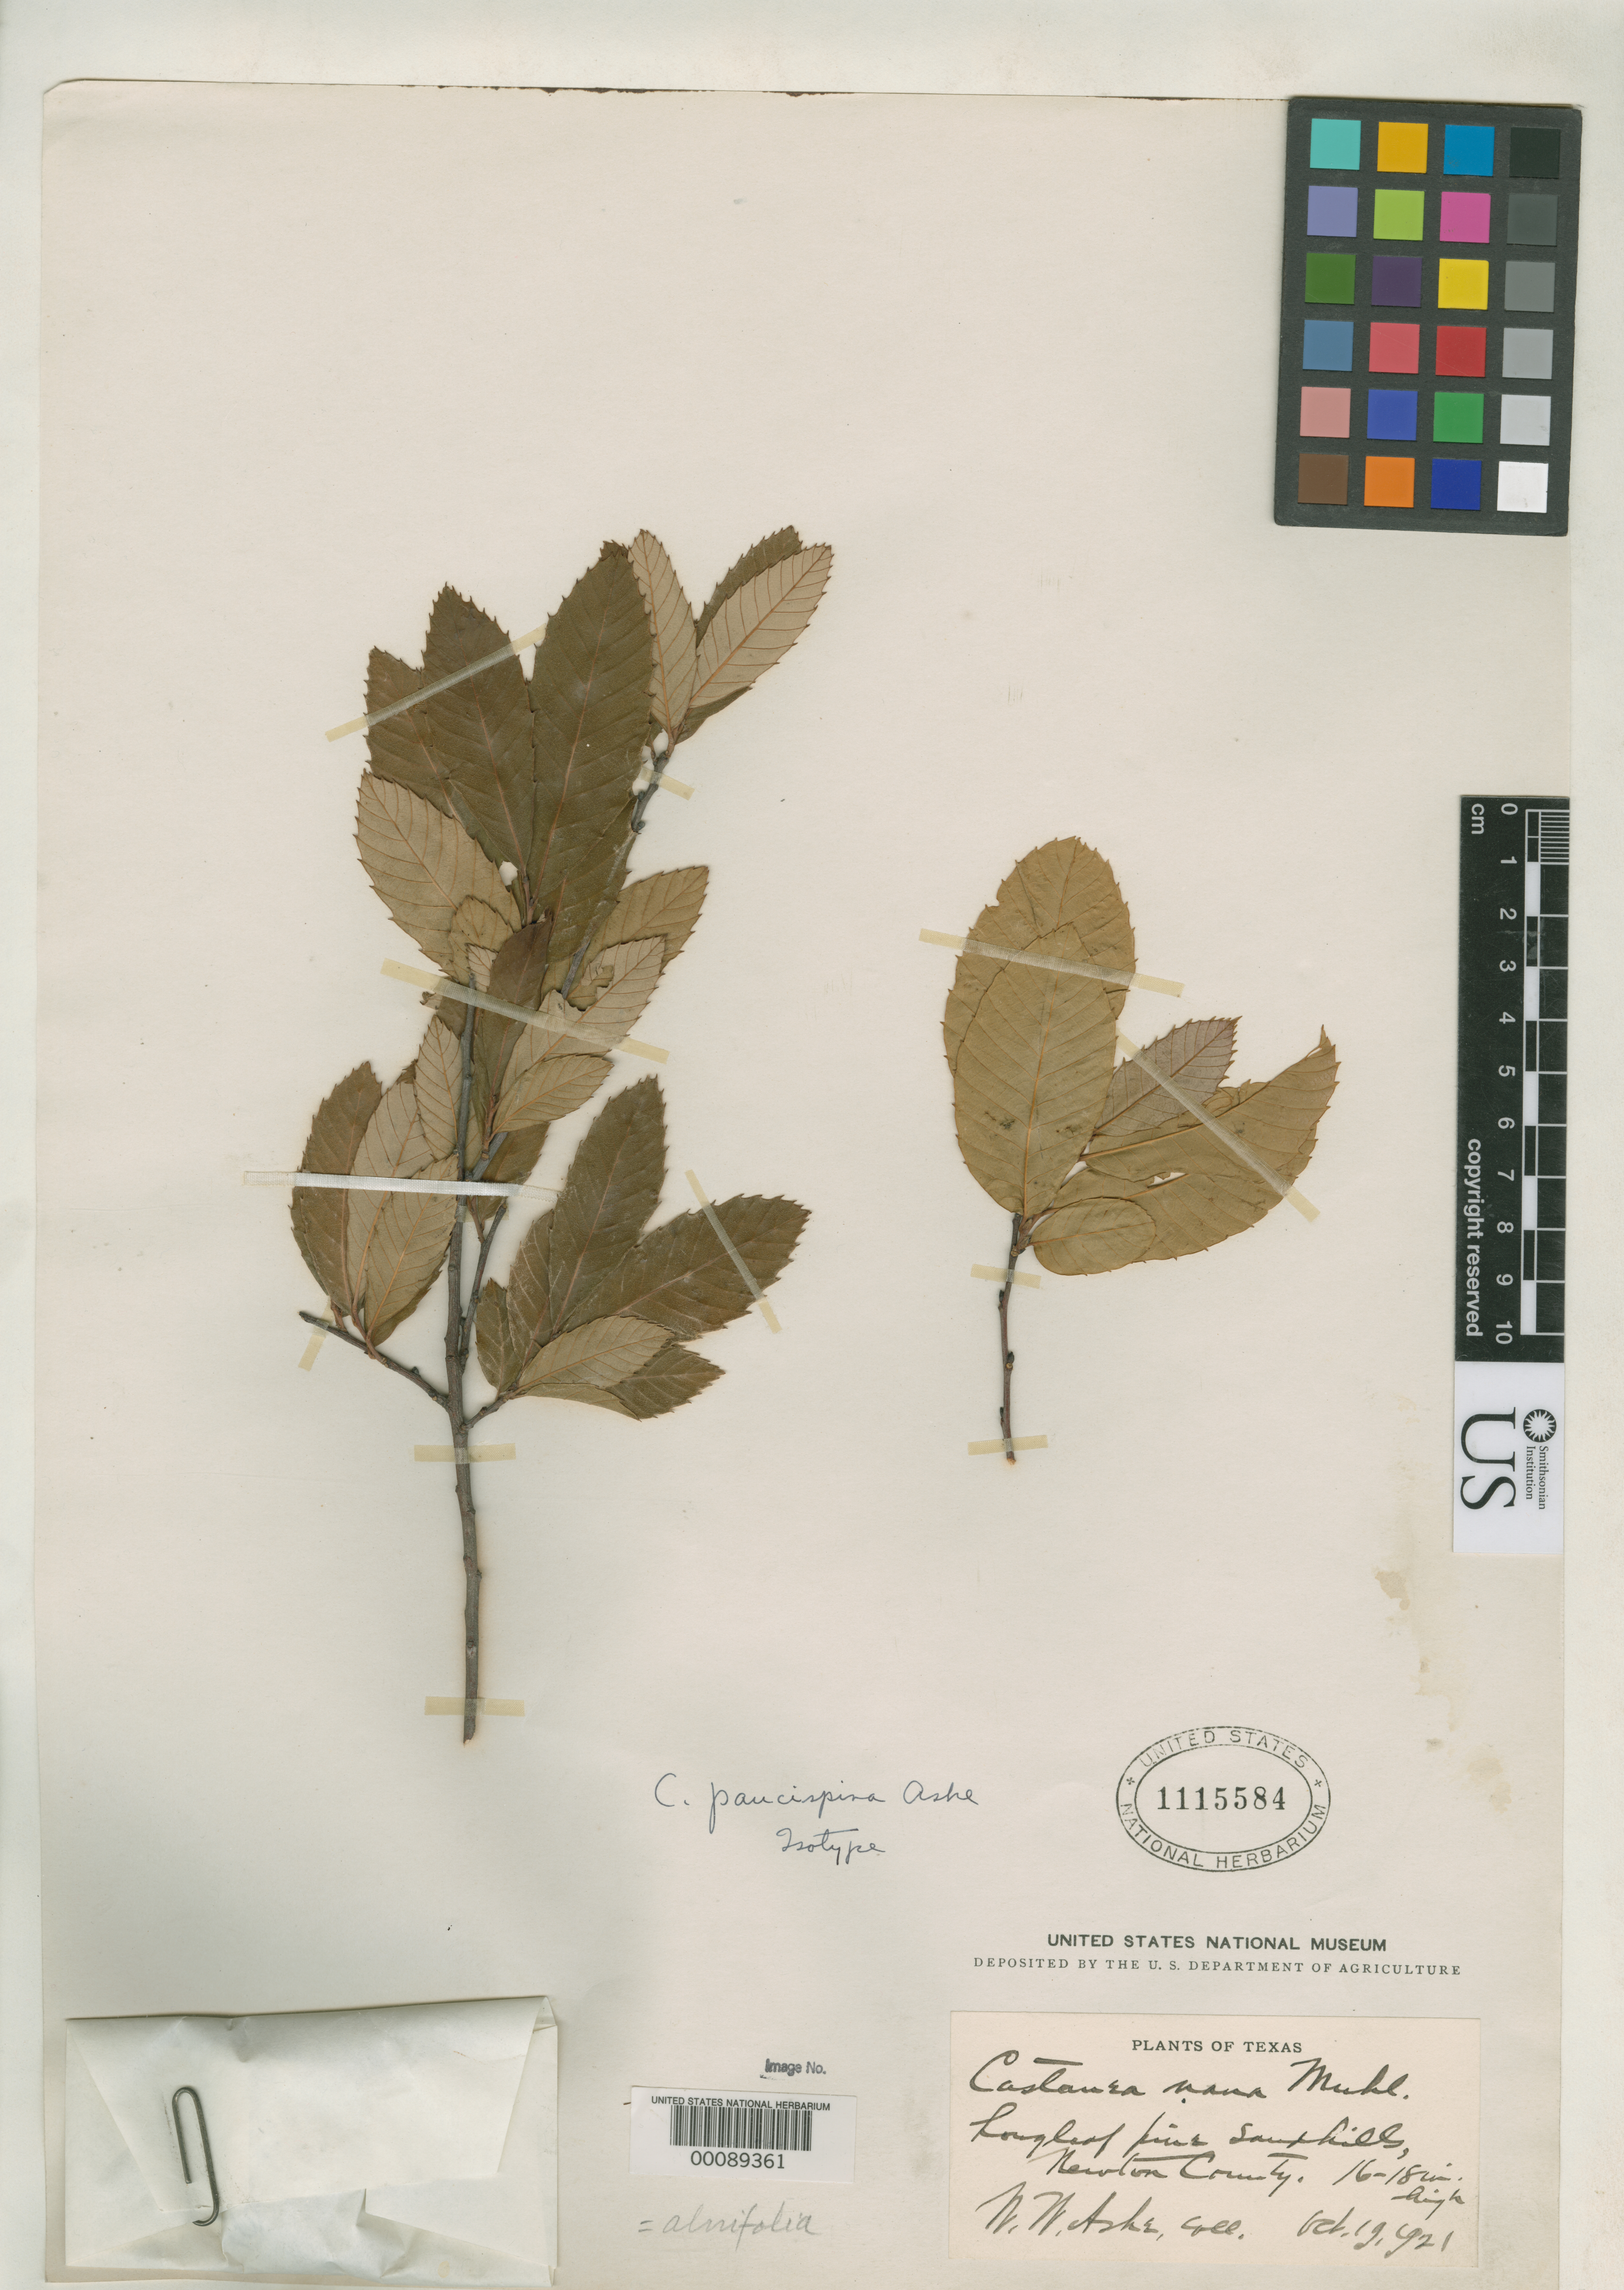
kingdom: Plantae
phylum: Tracheophyta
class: Magnoliopsida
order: Fagales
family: Fagaceae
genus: Castanea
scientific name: Castanea paucispina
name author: Ashe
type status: Isotype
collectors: W. W. Ashe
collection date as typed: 19 Oct 1921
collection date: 1921-10-19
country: United States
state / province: Texas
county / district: Newton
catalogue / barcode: US 1115584